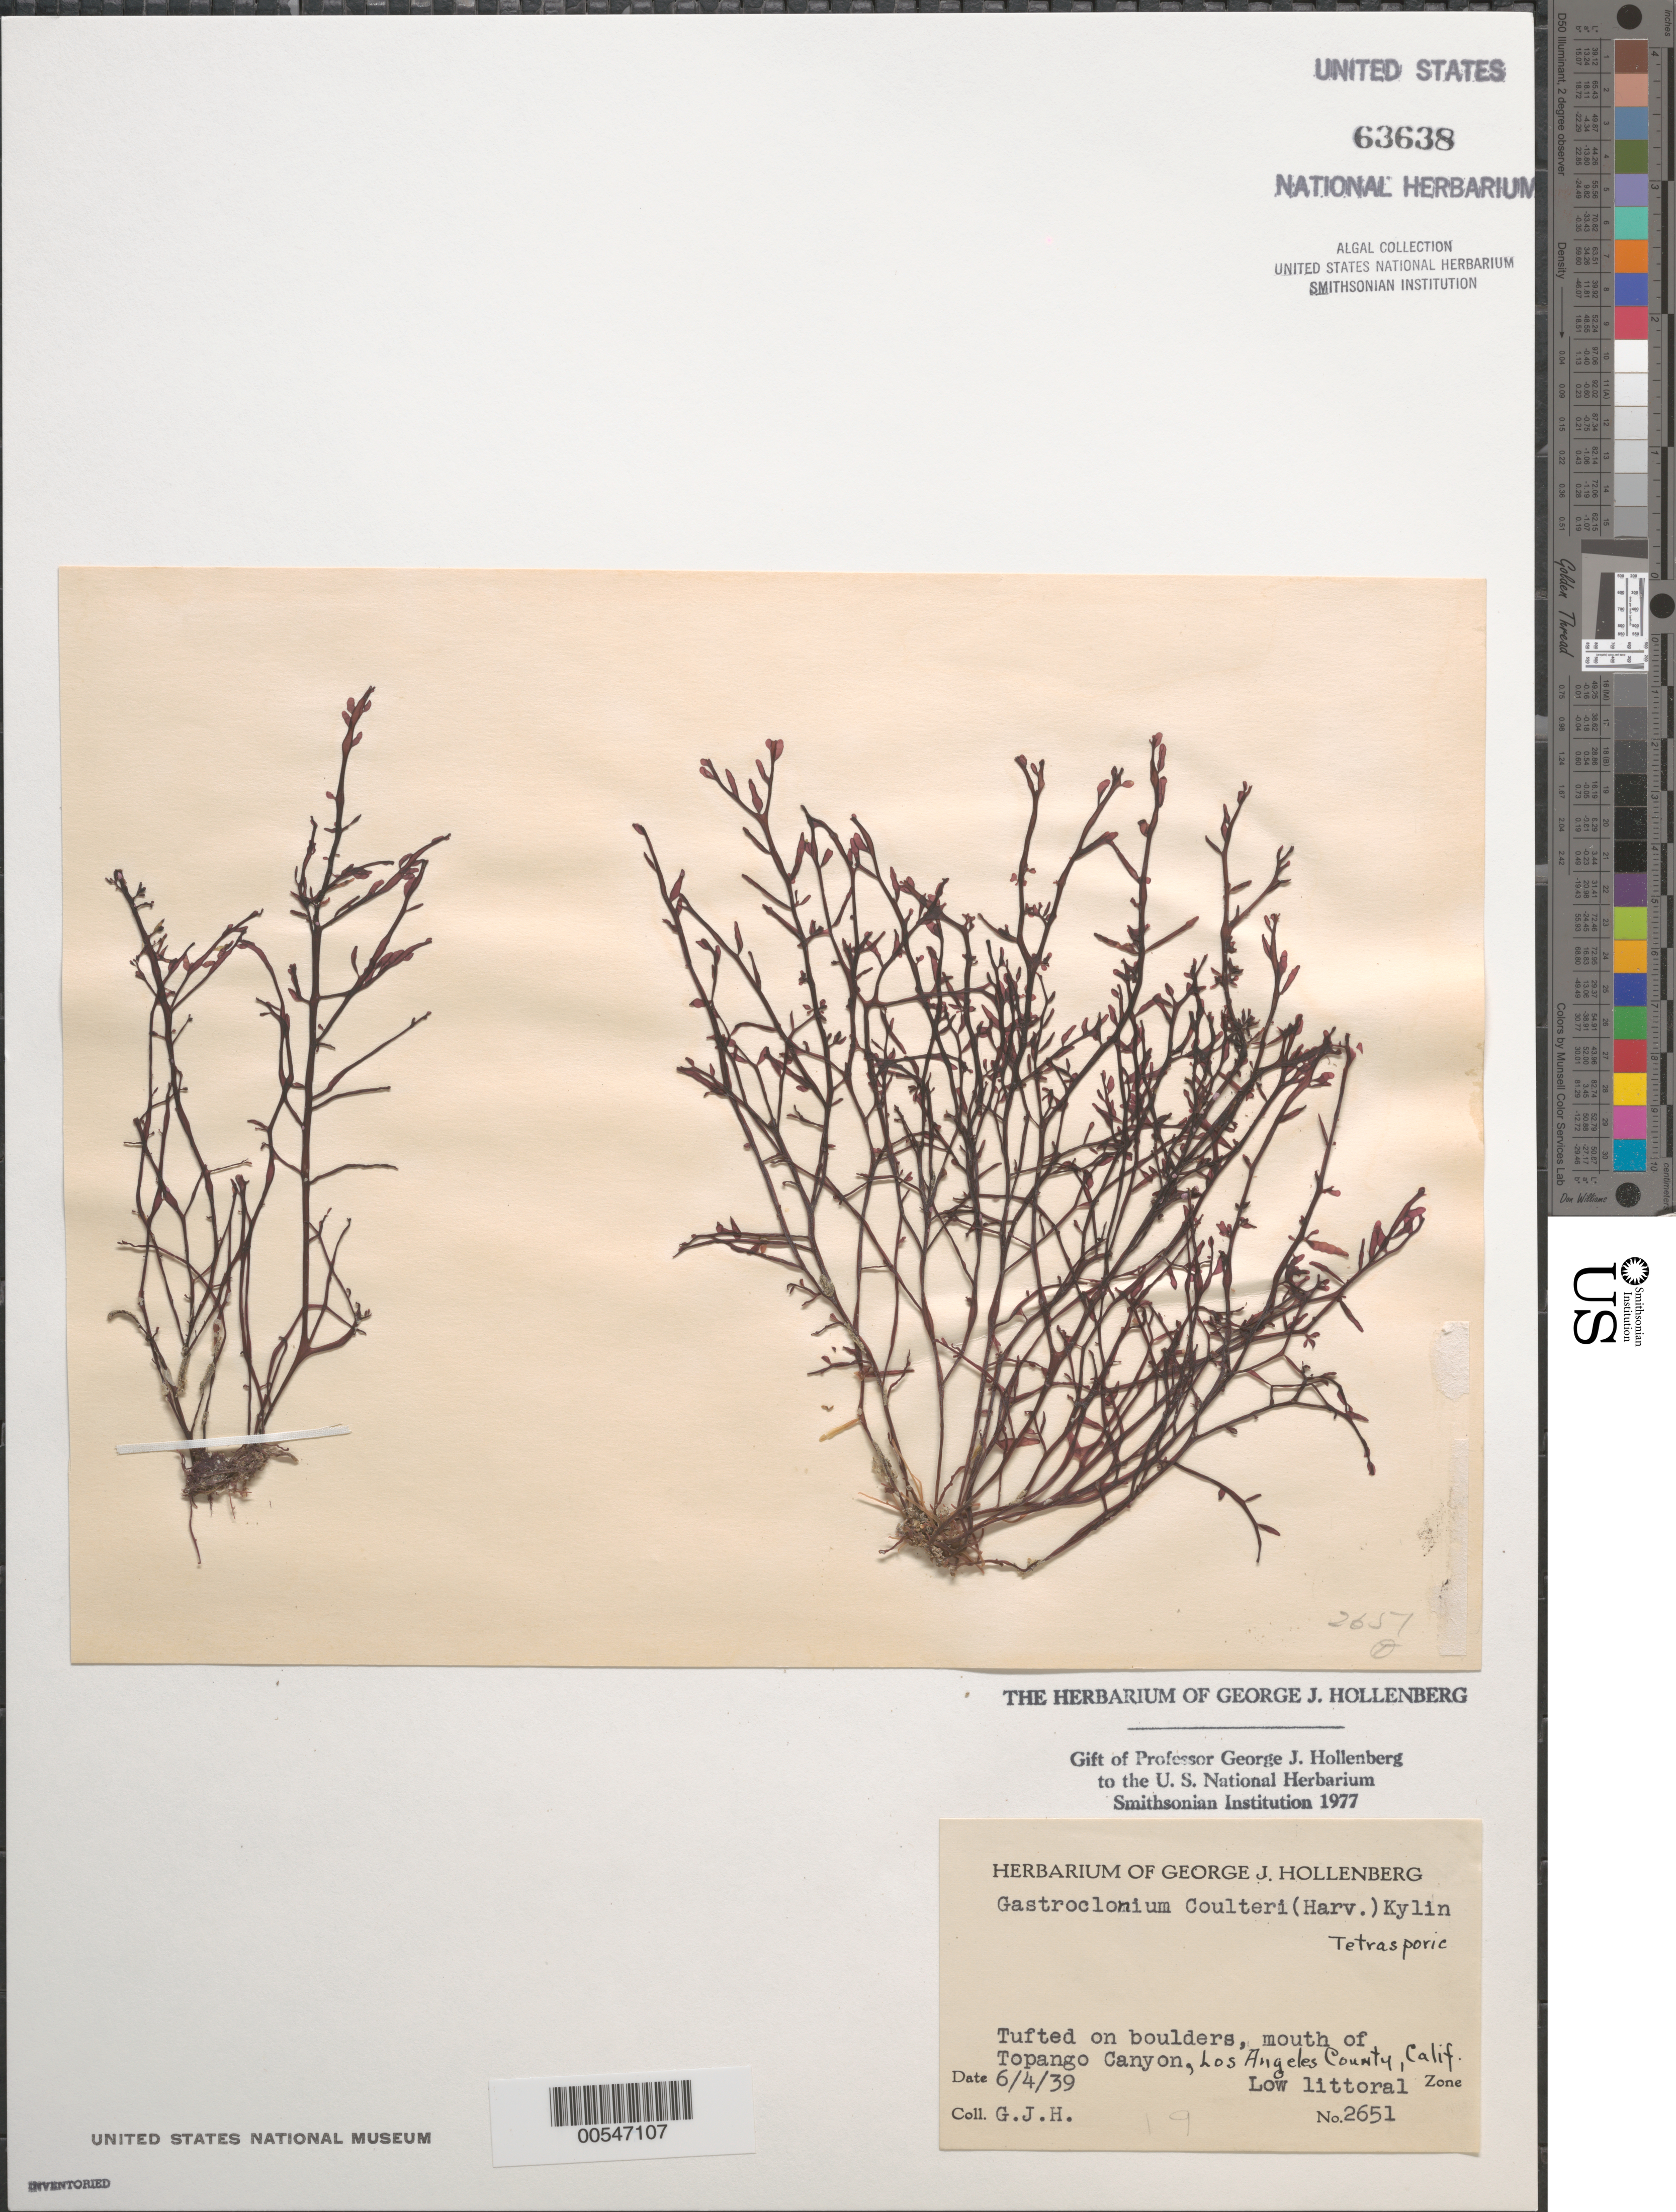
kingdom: Plantae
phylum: Rhodophyta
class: Florideophyceae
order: Rhodymeniales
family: Champiaceae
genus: Neogastroclonium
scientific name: Neogastroclonium subarticulatum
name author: (Turner) L. Le Gall et al.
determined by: Algae name updating Project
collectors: G. Hollenberg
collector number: GJH 2651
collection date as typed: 04 Jun 1939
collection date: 1939-06-04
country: United States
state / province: California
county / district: Los Angeles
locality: Topango Canyon mouth, west of Santa Monica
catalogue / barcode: US 63638